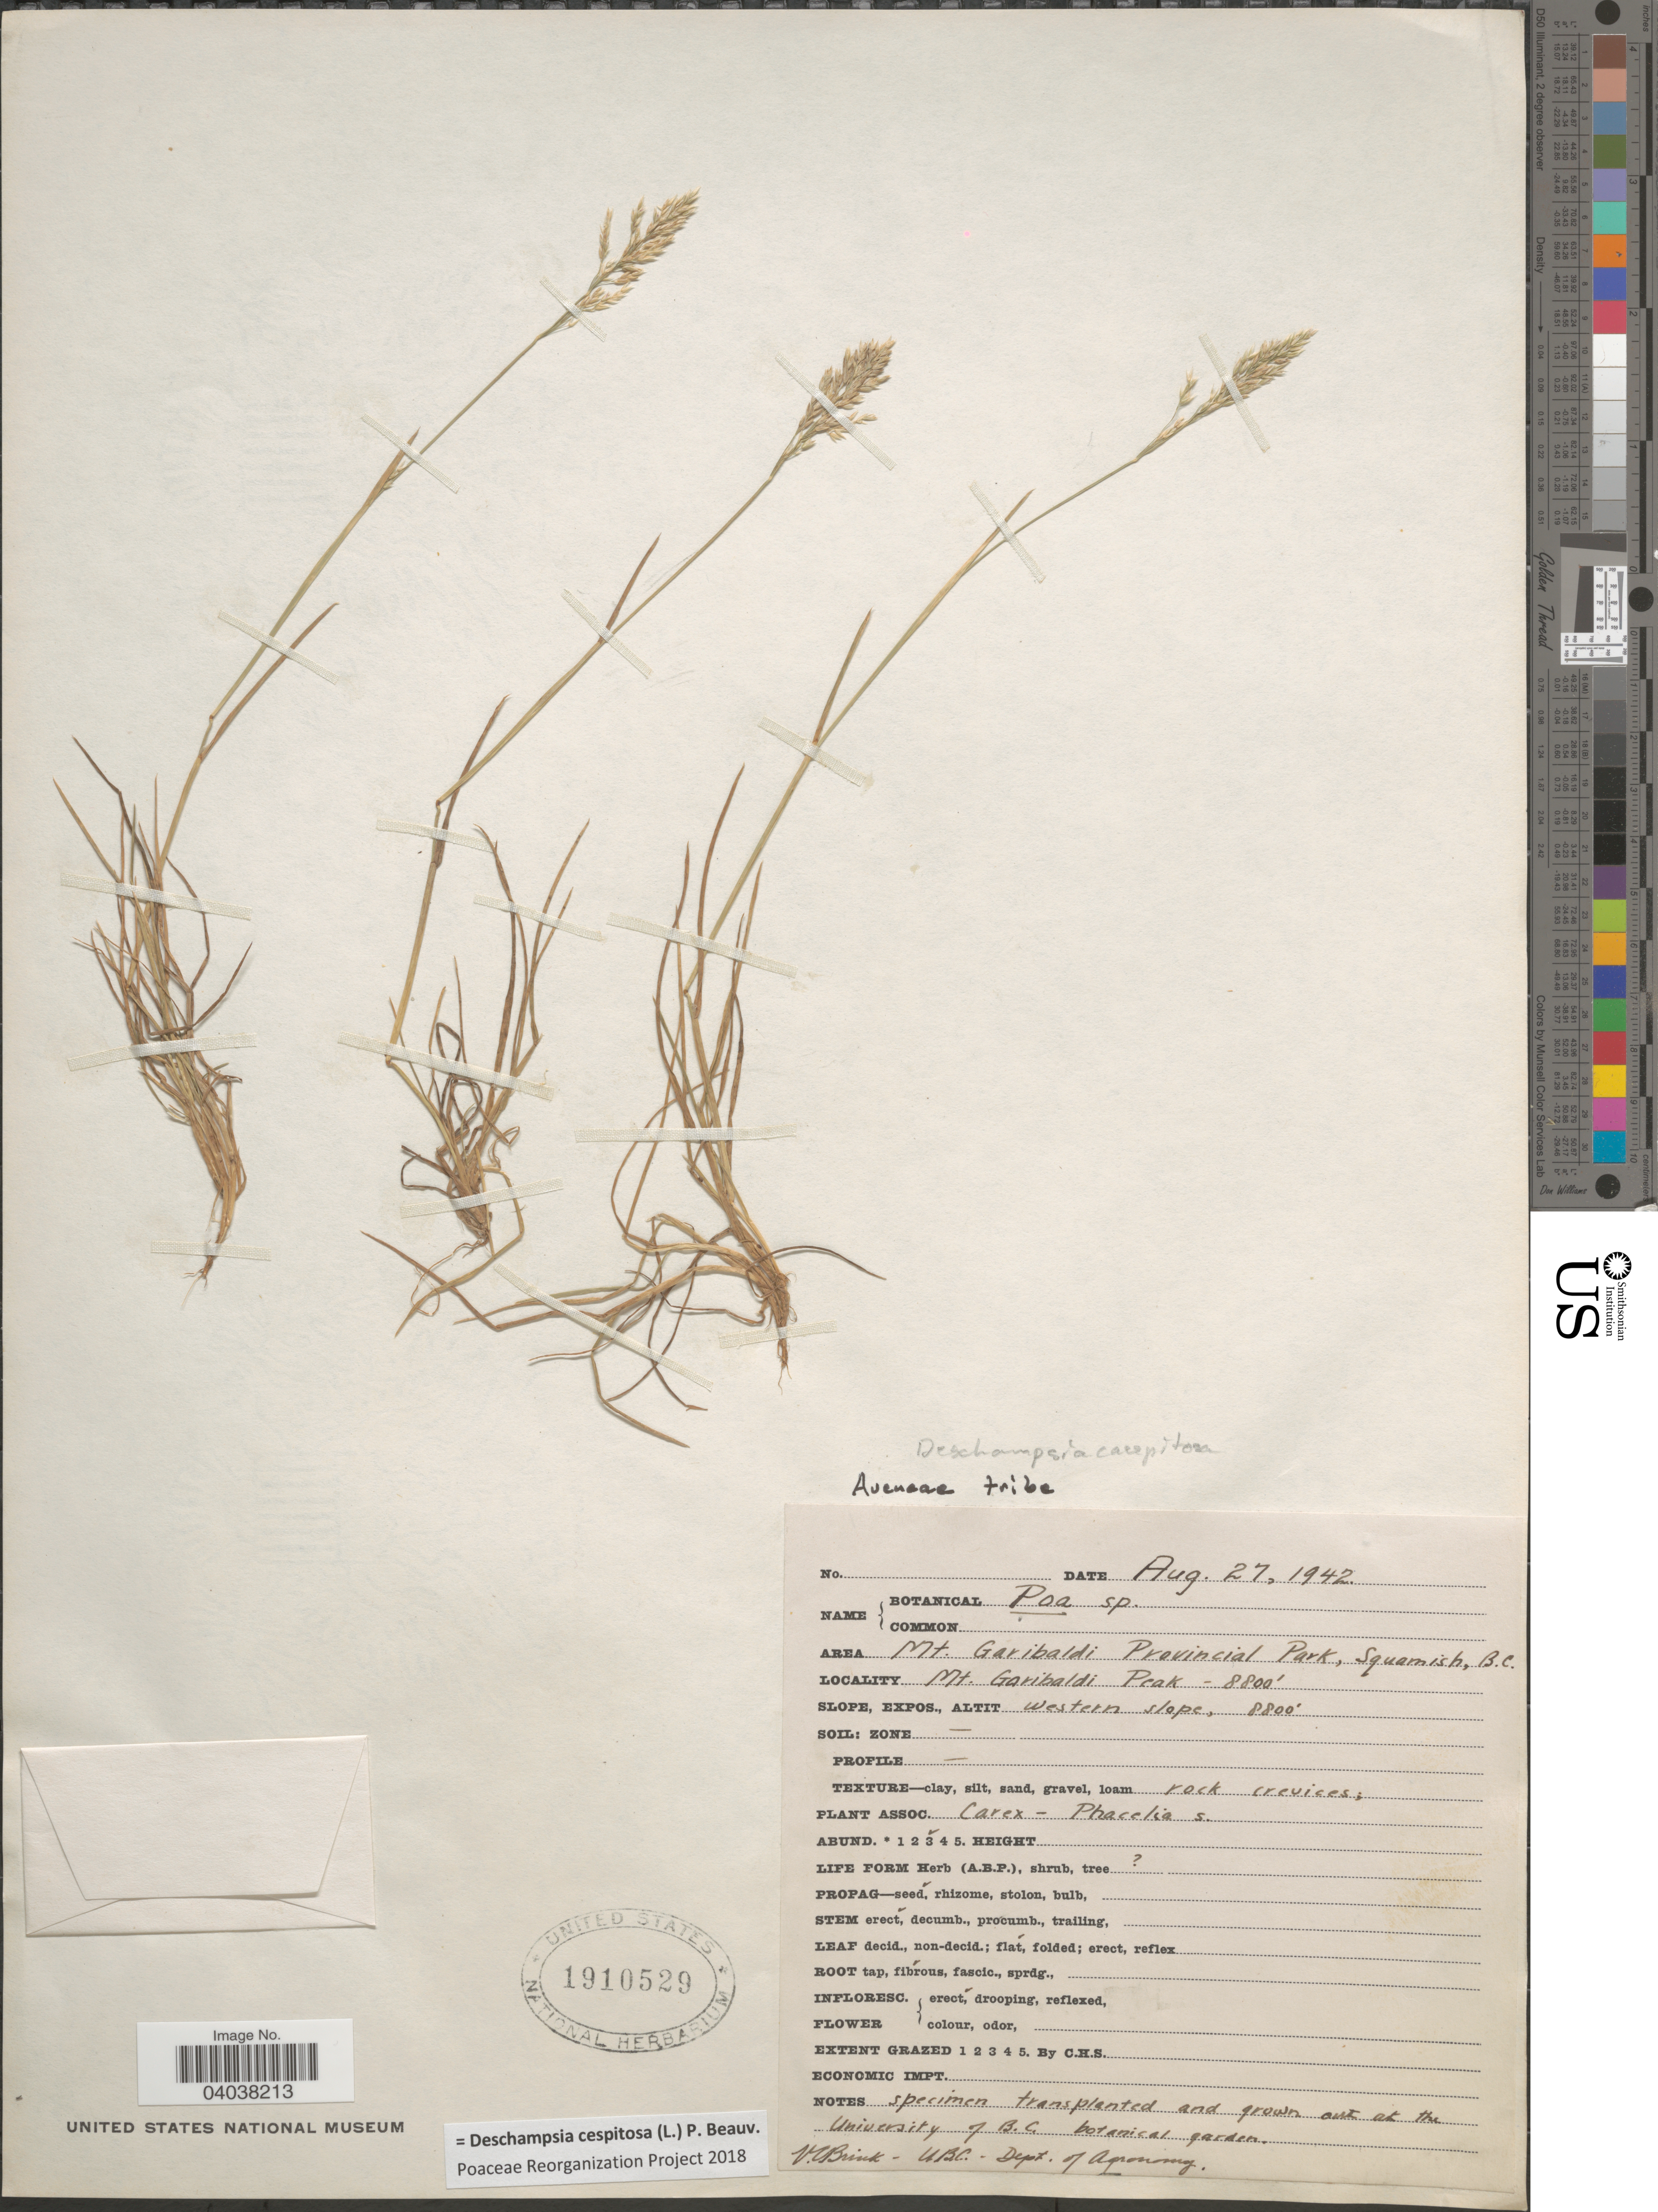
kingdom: Plantae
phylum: Tracheophyta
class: Liliopsida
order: Poales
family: Poaceae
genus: Deschampsia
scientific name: Deschampsia cespitosa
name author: (L.) P. Beauv.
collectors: V. Brink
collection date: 1942-08-27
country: Canada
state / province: British Columbia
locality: Area Mt. Garibaldi Provincial Park, Squamish. Mt. Garibaldi Park. Western slope.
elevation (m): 2682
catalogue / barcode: US 1910529